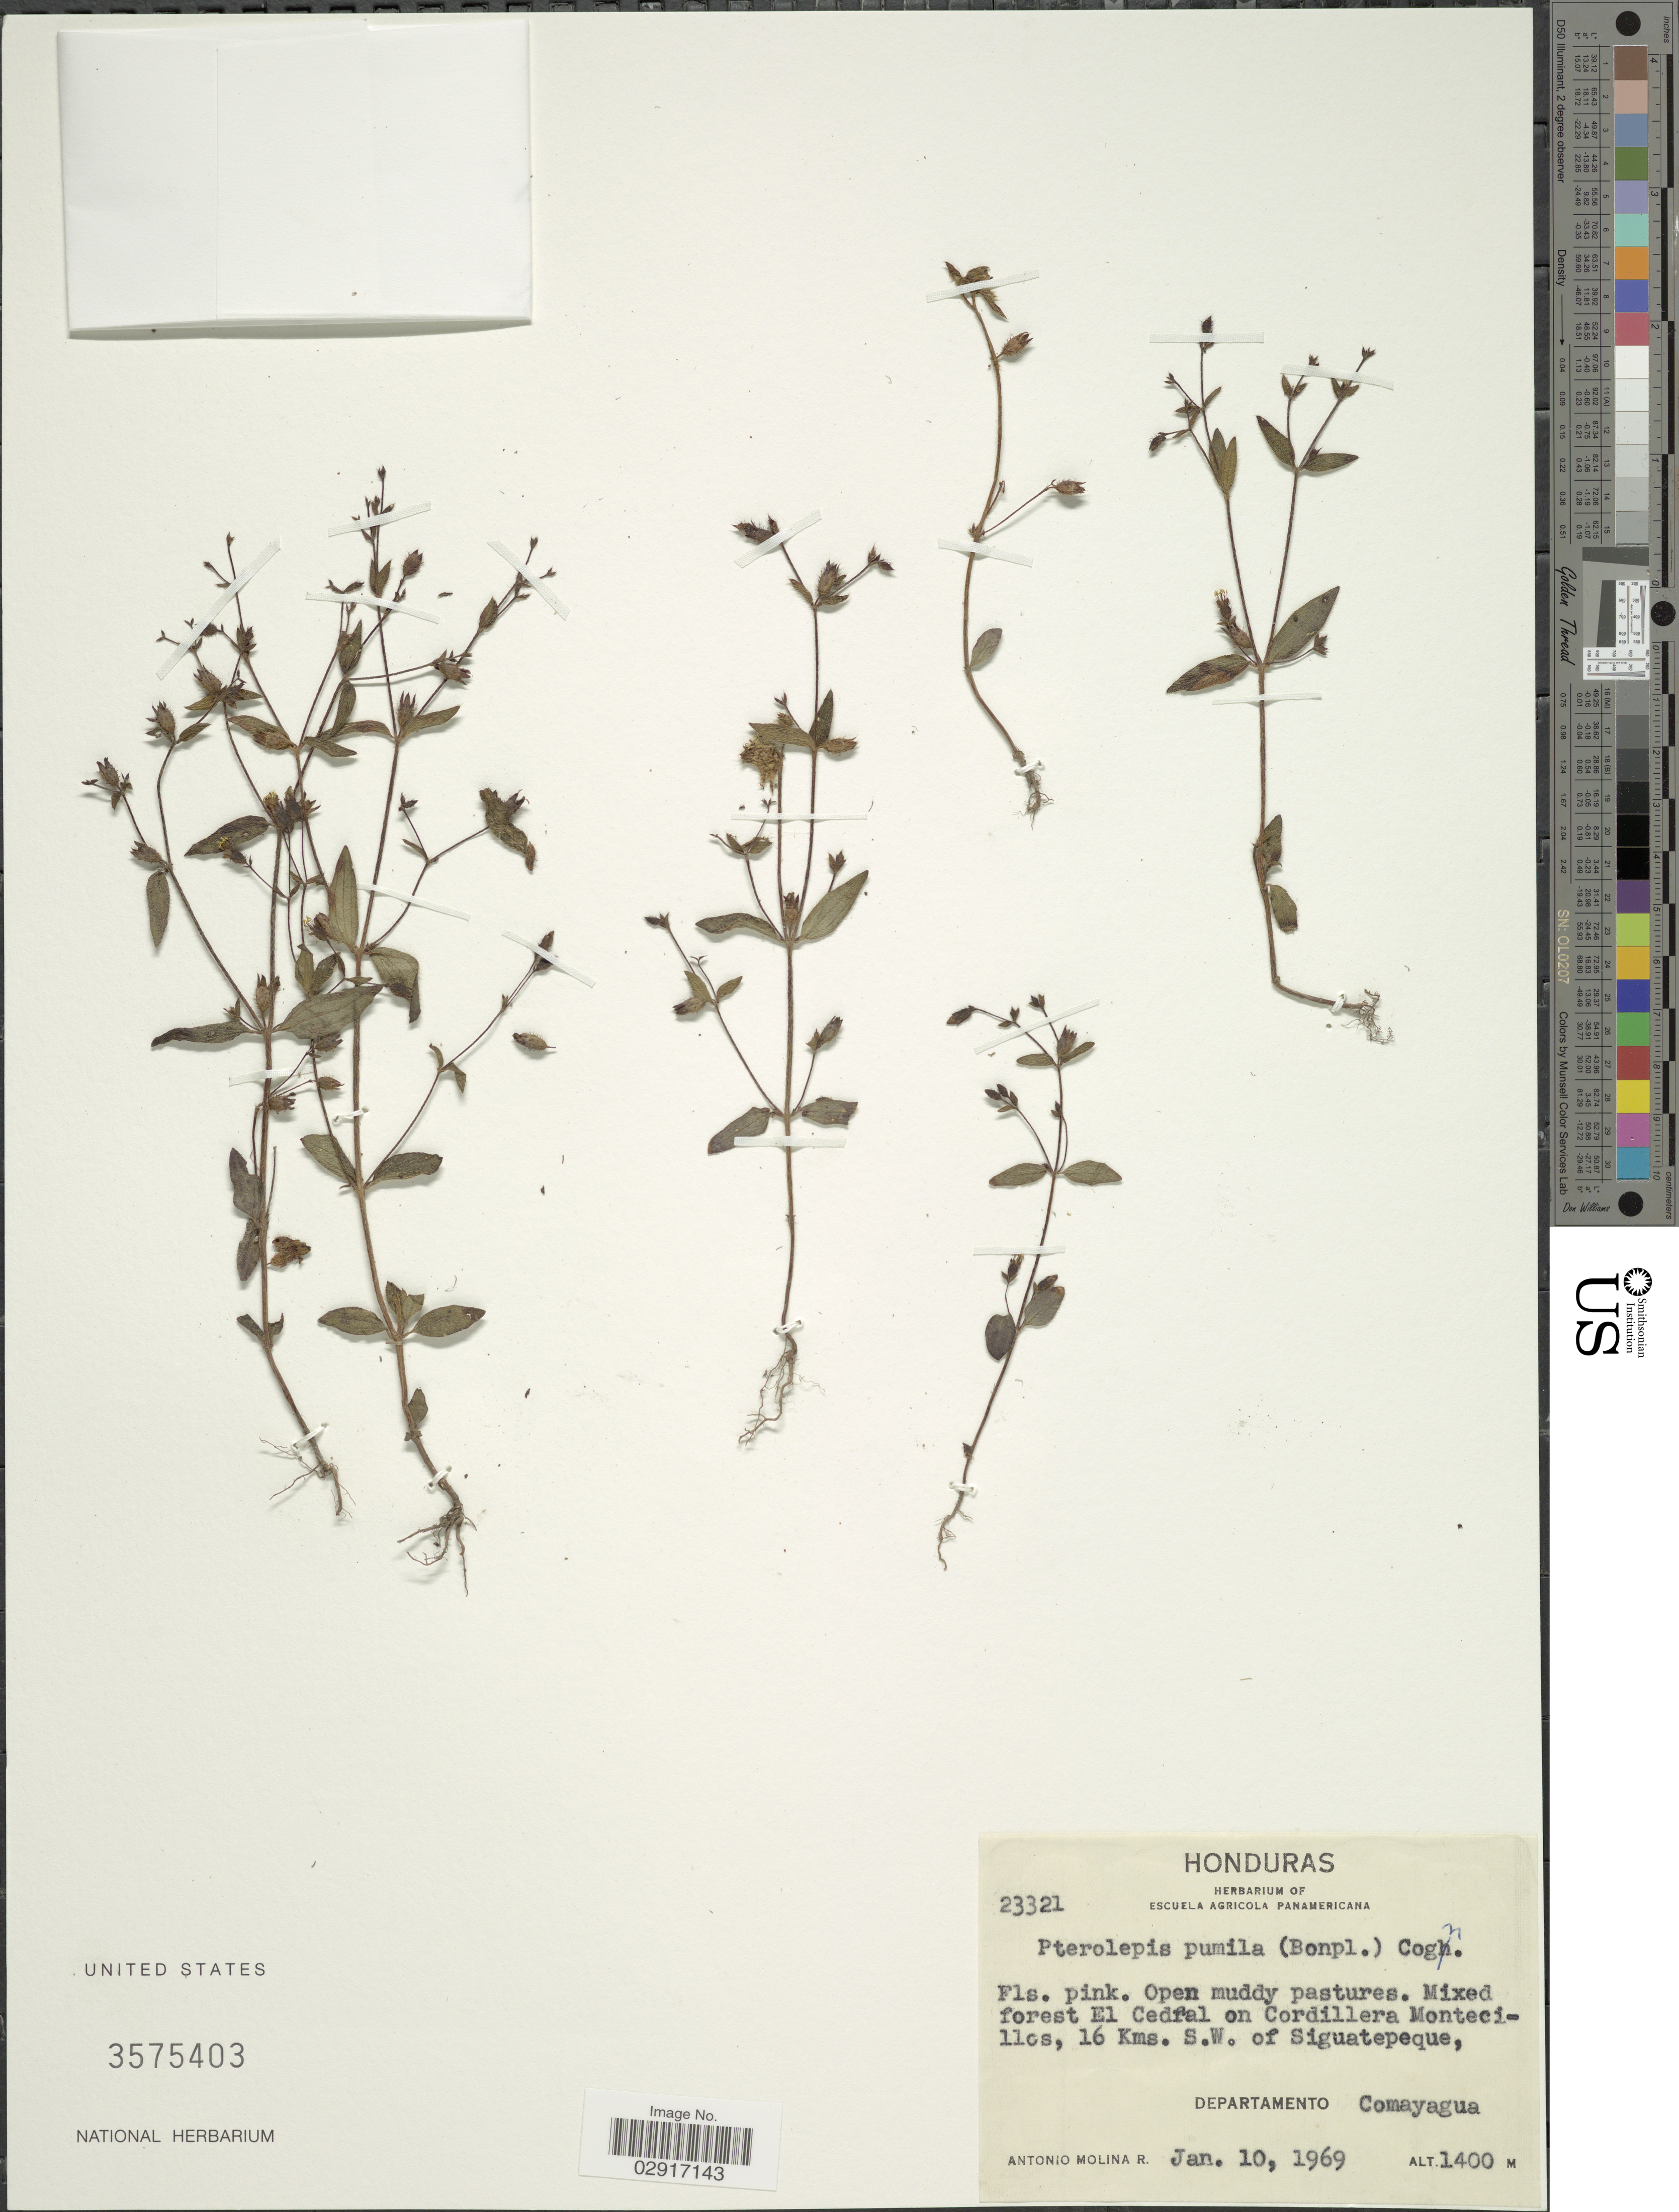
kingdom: Plantae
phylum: Tracheophyta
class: Magnoliopsida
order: Myrtales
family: Melastomataceae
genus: Pterolepis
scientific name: Pterolepis trichotoma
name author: (Rottb.) Cogn.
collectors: A. Molina R.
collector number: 23321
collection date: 1969-01-10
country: Honduras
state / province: Comayagua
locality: Mixed forest El Cedral on Cordillera Montecillos, 16 Kms. S.W. of Siguatepeque, Departamento Comayagua.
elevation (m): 1400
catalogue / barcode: US 3575403